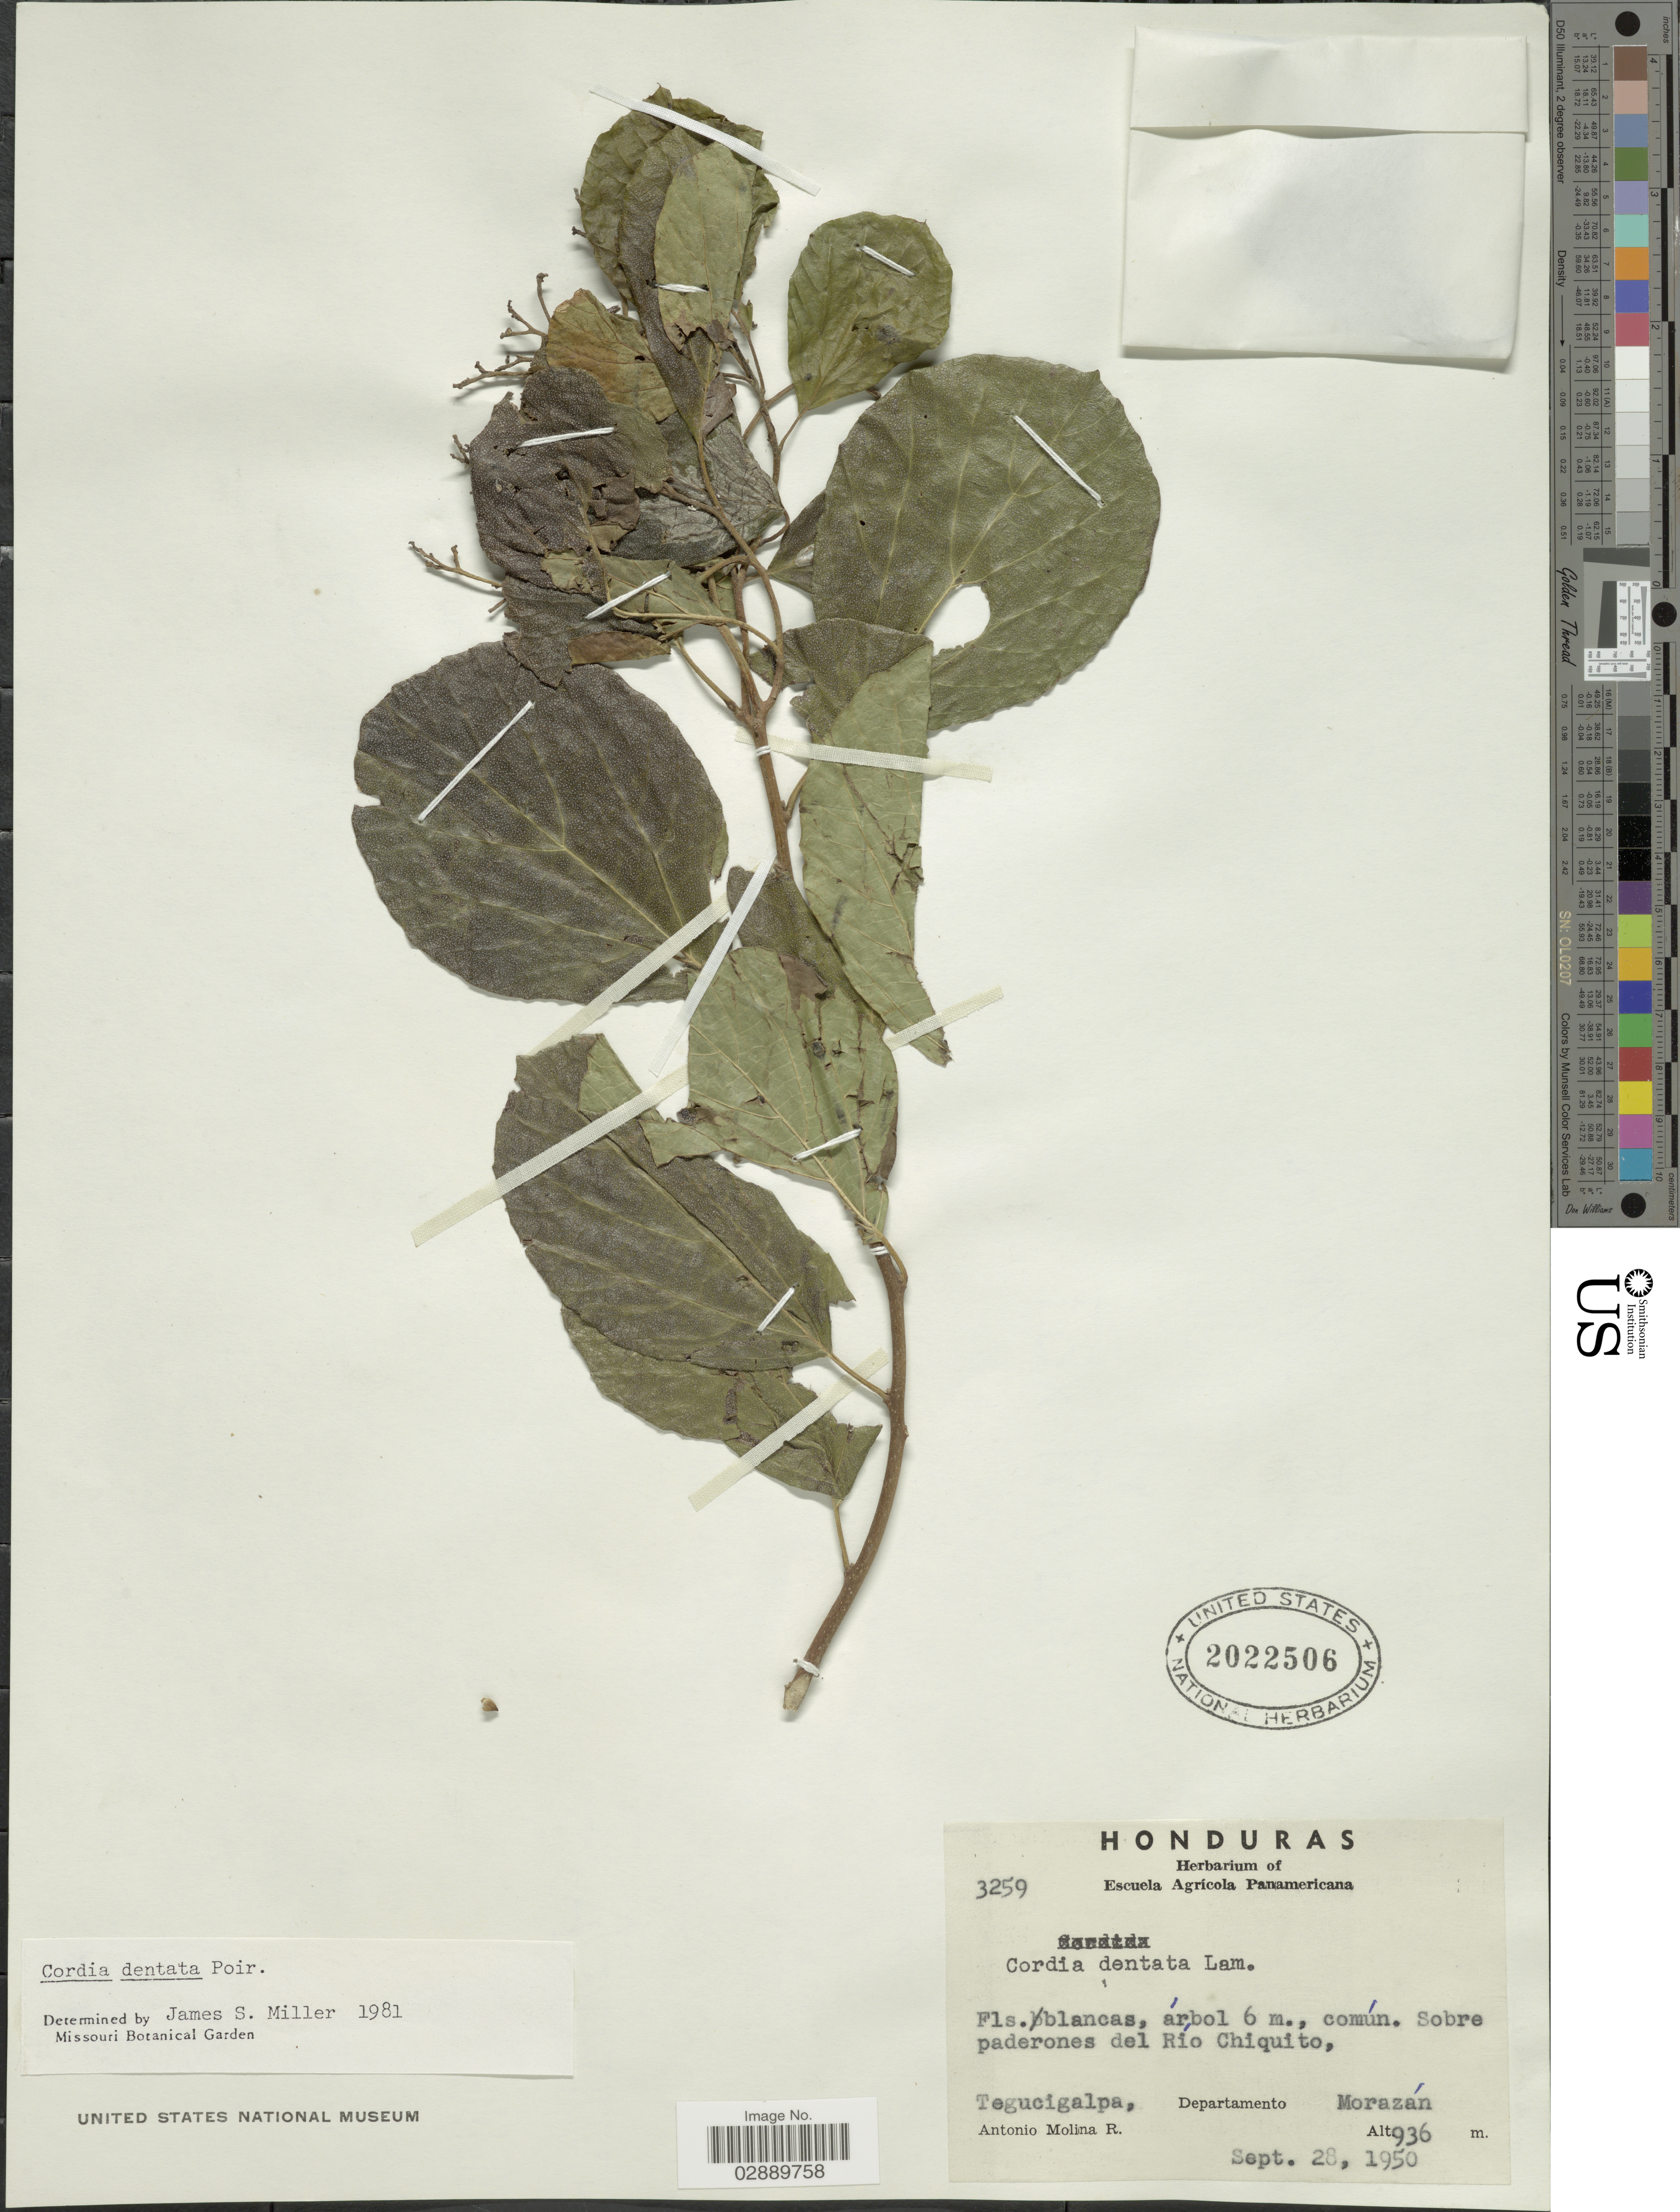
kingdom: Plantae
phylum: Tracheophyta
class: Magnoliopsida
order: Boraginales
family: Cordiaceae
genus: Cordia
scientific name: Cordia dentata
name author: Poir.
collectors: A. Molina R.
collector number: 3259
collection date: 1950-09-28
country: Honduras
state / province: Fco. Morazán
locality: Sobre paderones del Río Chiquito, Tegucigalpa, Departamento Morazán.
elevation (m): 936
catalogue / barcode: US 2022506